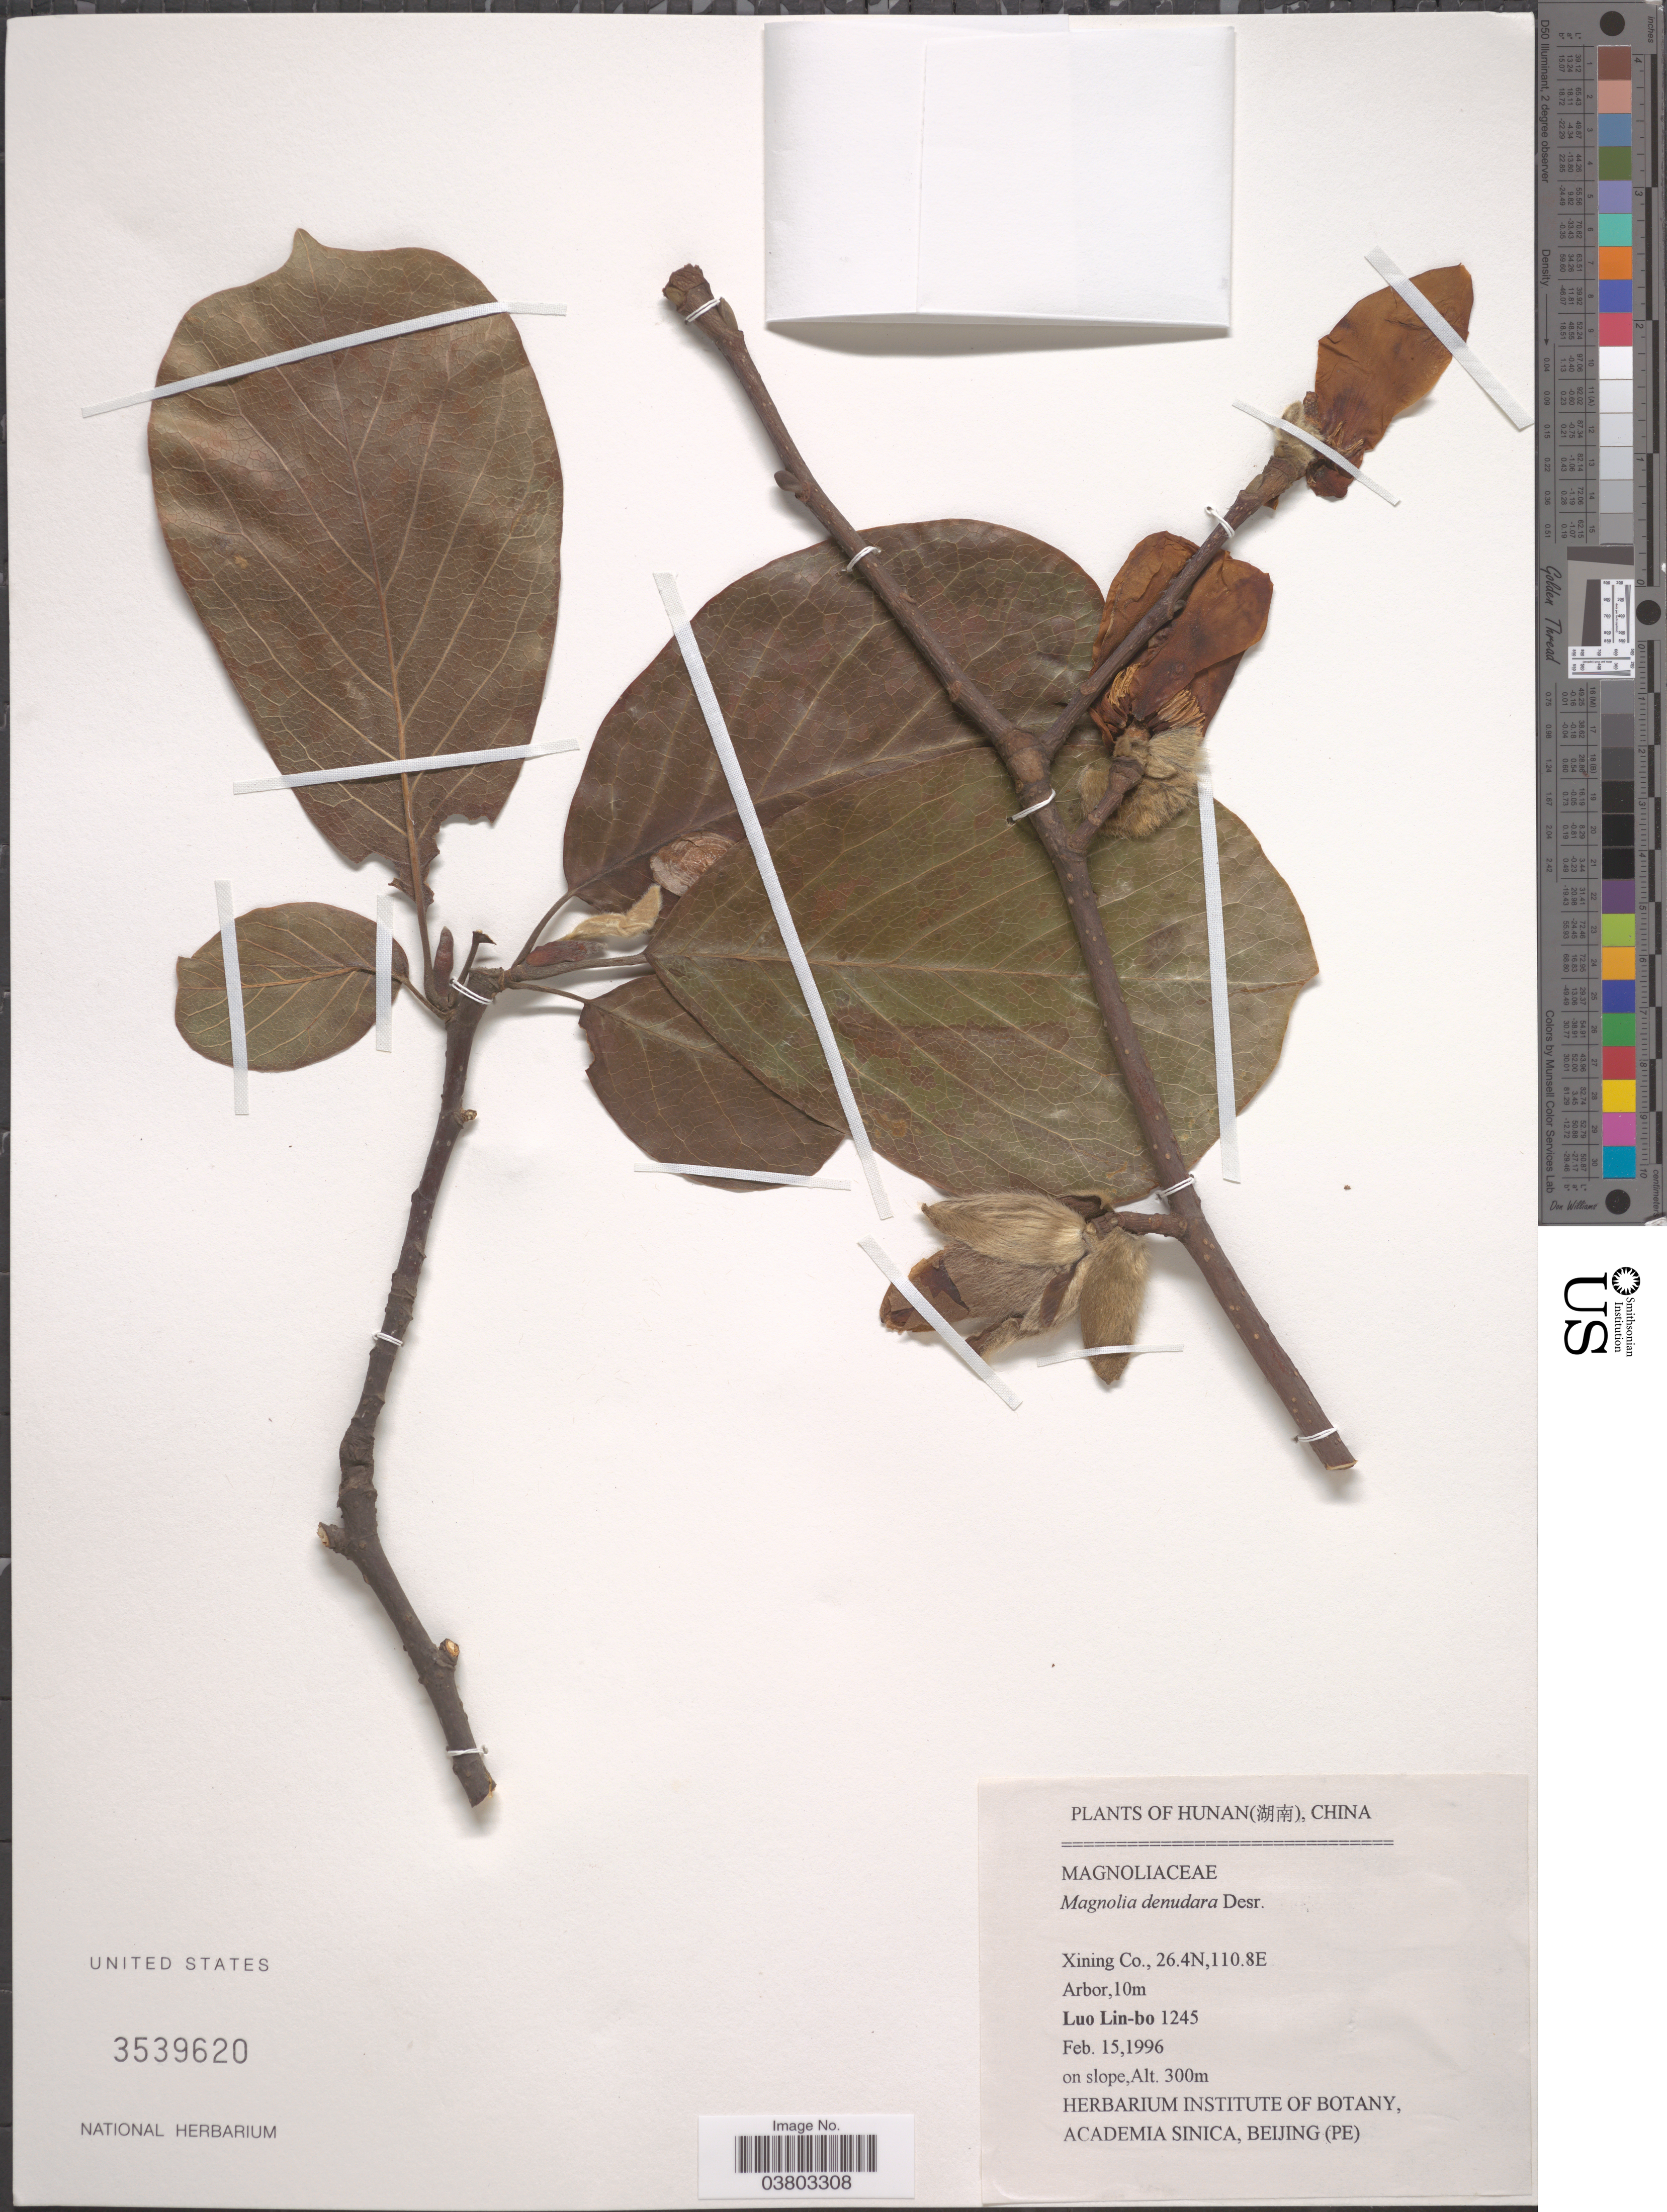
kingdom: Plantae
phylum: Tracheophyta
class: Magnoliopsida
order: Magnoliales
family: Magnoliaceae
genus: Magnolia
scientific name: Magnolia heptapeta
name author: (Buc'hoz) Dandy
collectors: L. Lin-bo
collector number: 1245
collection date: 1996-02-15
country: China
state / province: Hunan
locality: Xining Co.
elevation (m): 300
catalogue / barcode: US 3539620